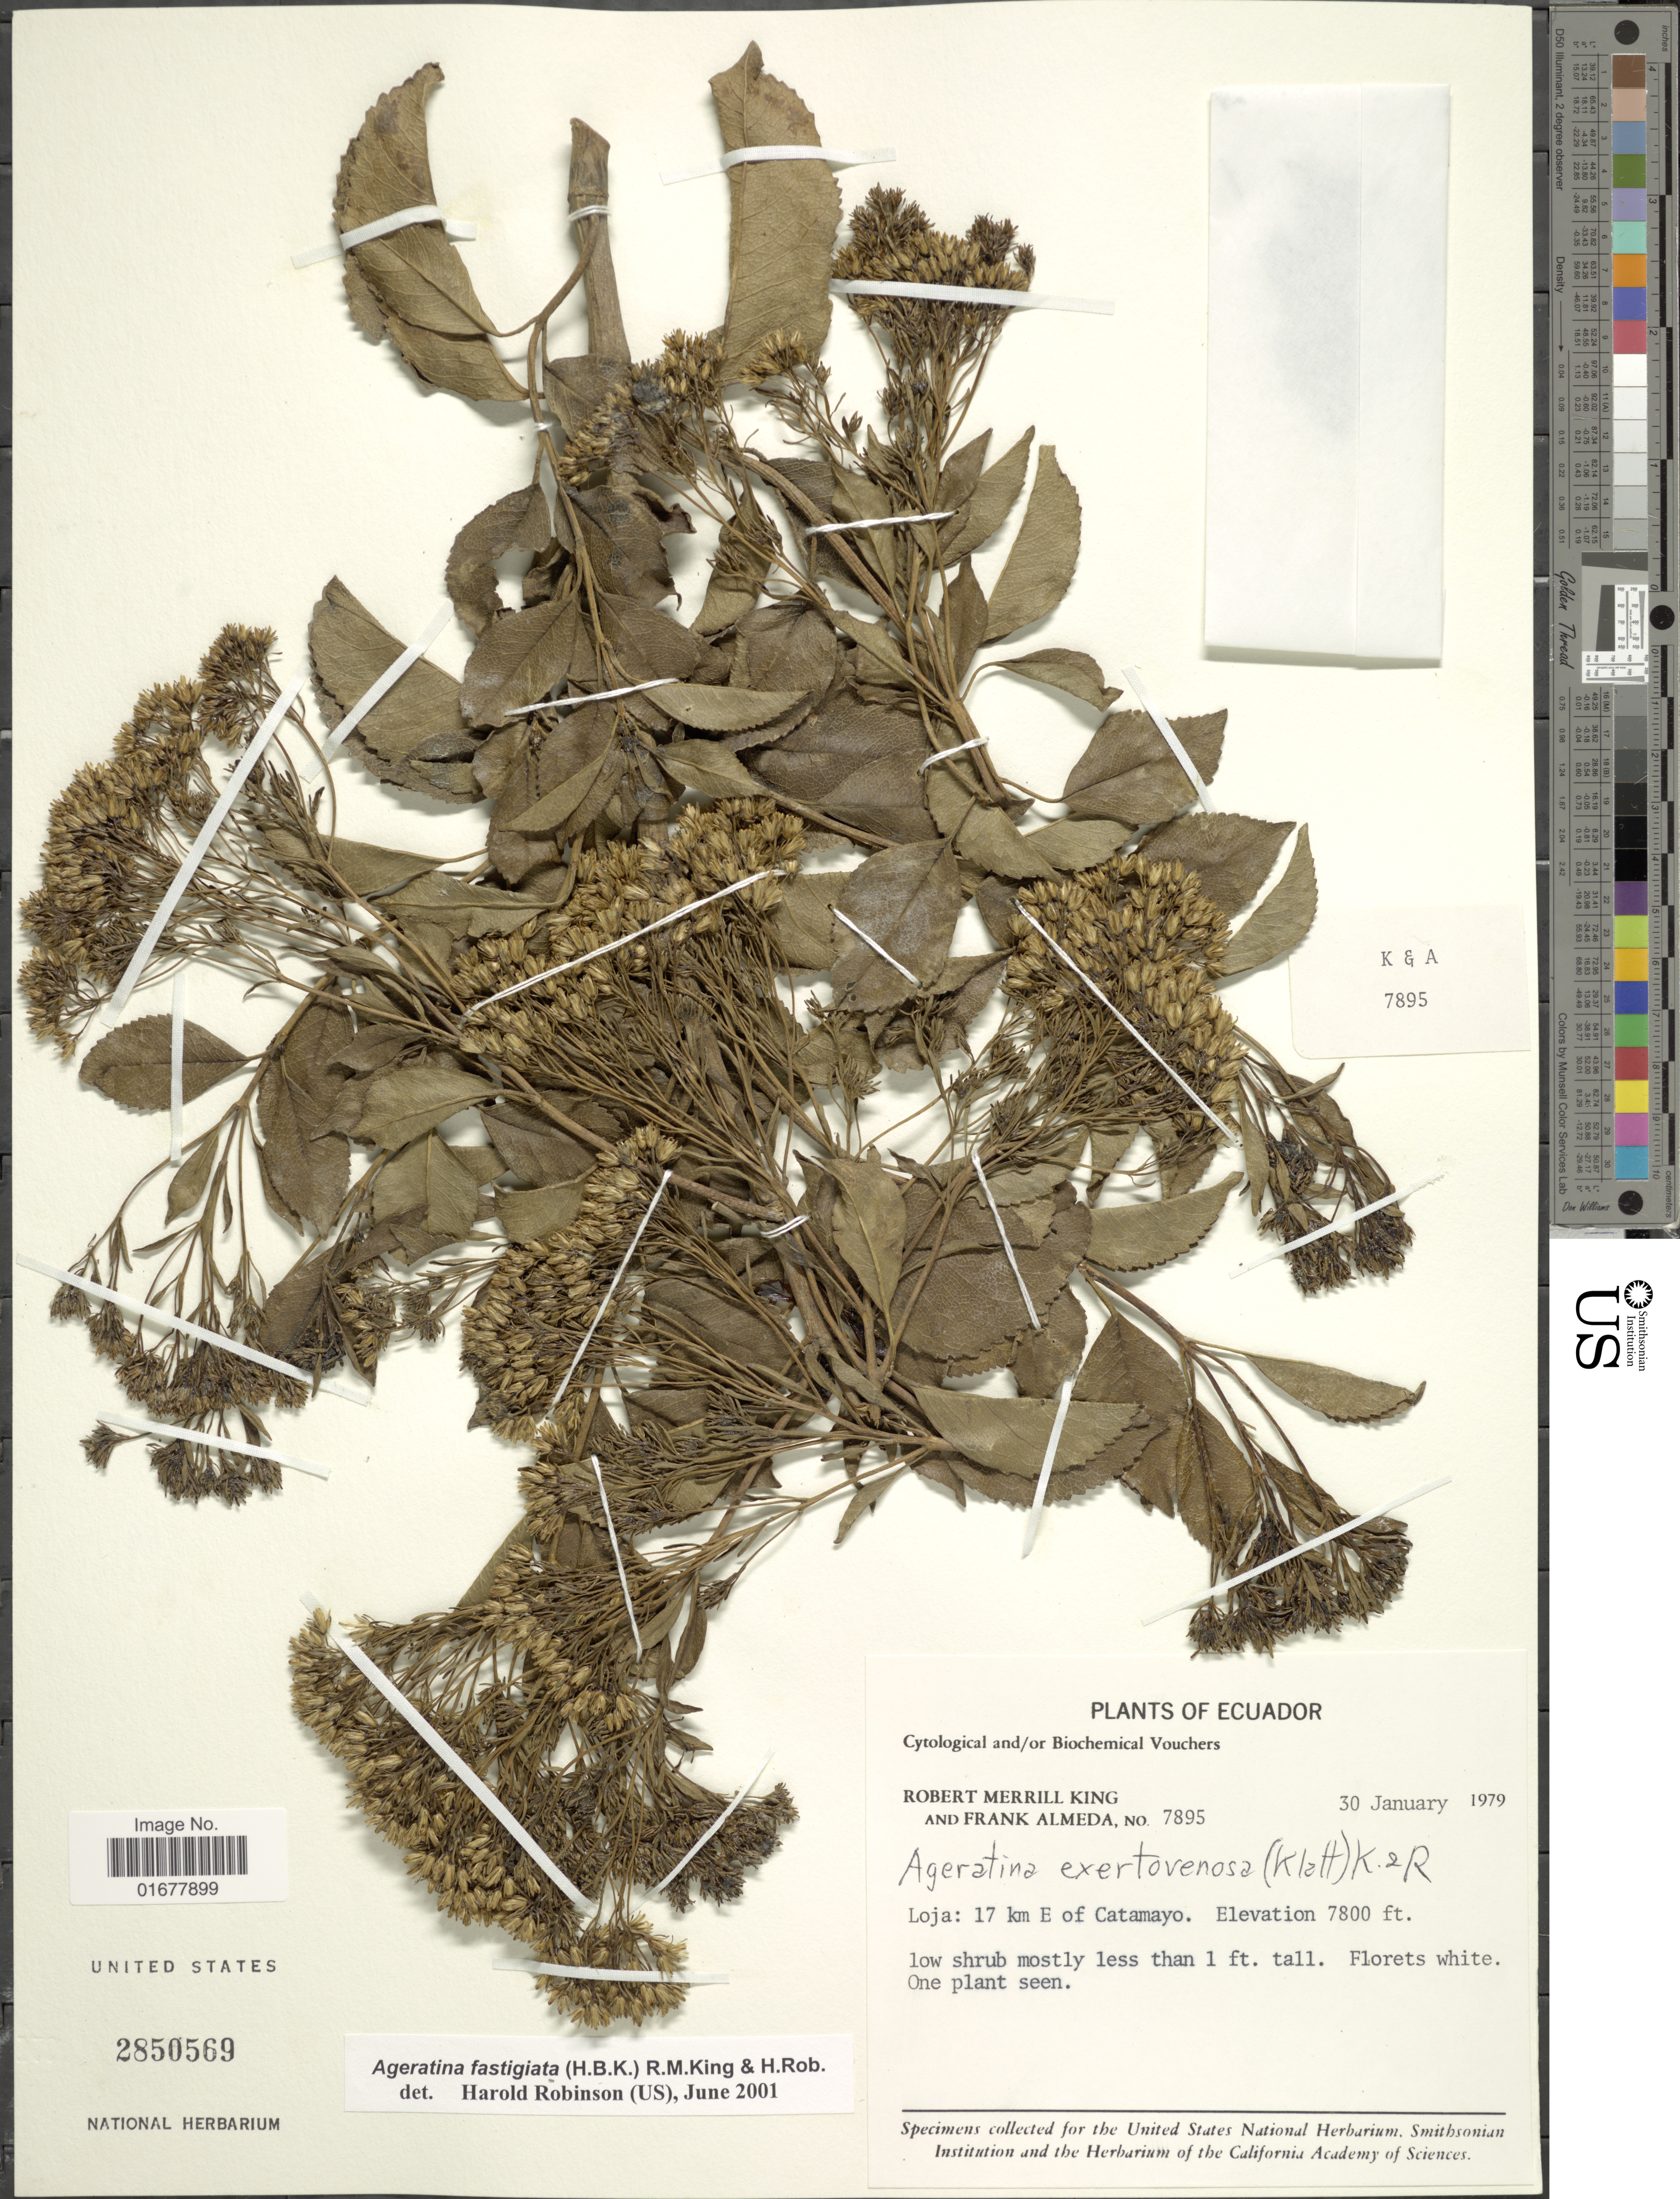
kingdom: Plantae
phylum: Tracheophyta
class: Magnoliopsida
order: Asterales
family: Asteraceae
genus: Ageratina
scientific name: Ageratina exserto-venosa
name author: (Klatt) R.M. King & H. Rob.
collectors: R. M. King & F. Almeda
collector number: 7895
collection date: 1979-01-30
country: Ecuador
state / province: Loja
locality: Loja: 17 km E of Catamayo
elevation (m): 2377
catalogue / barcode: US 2850569